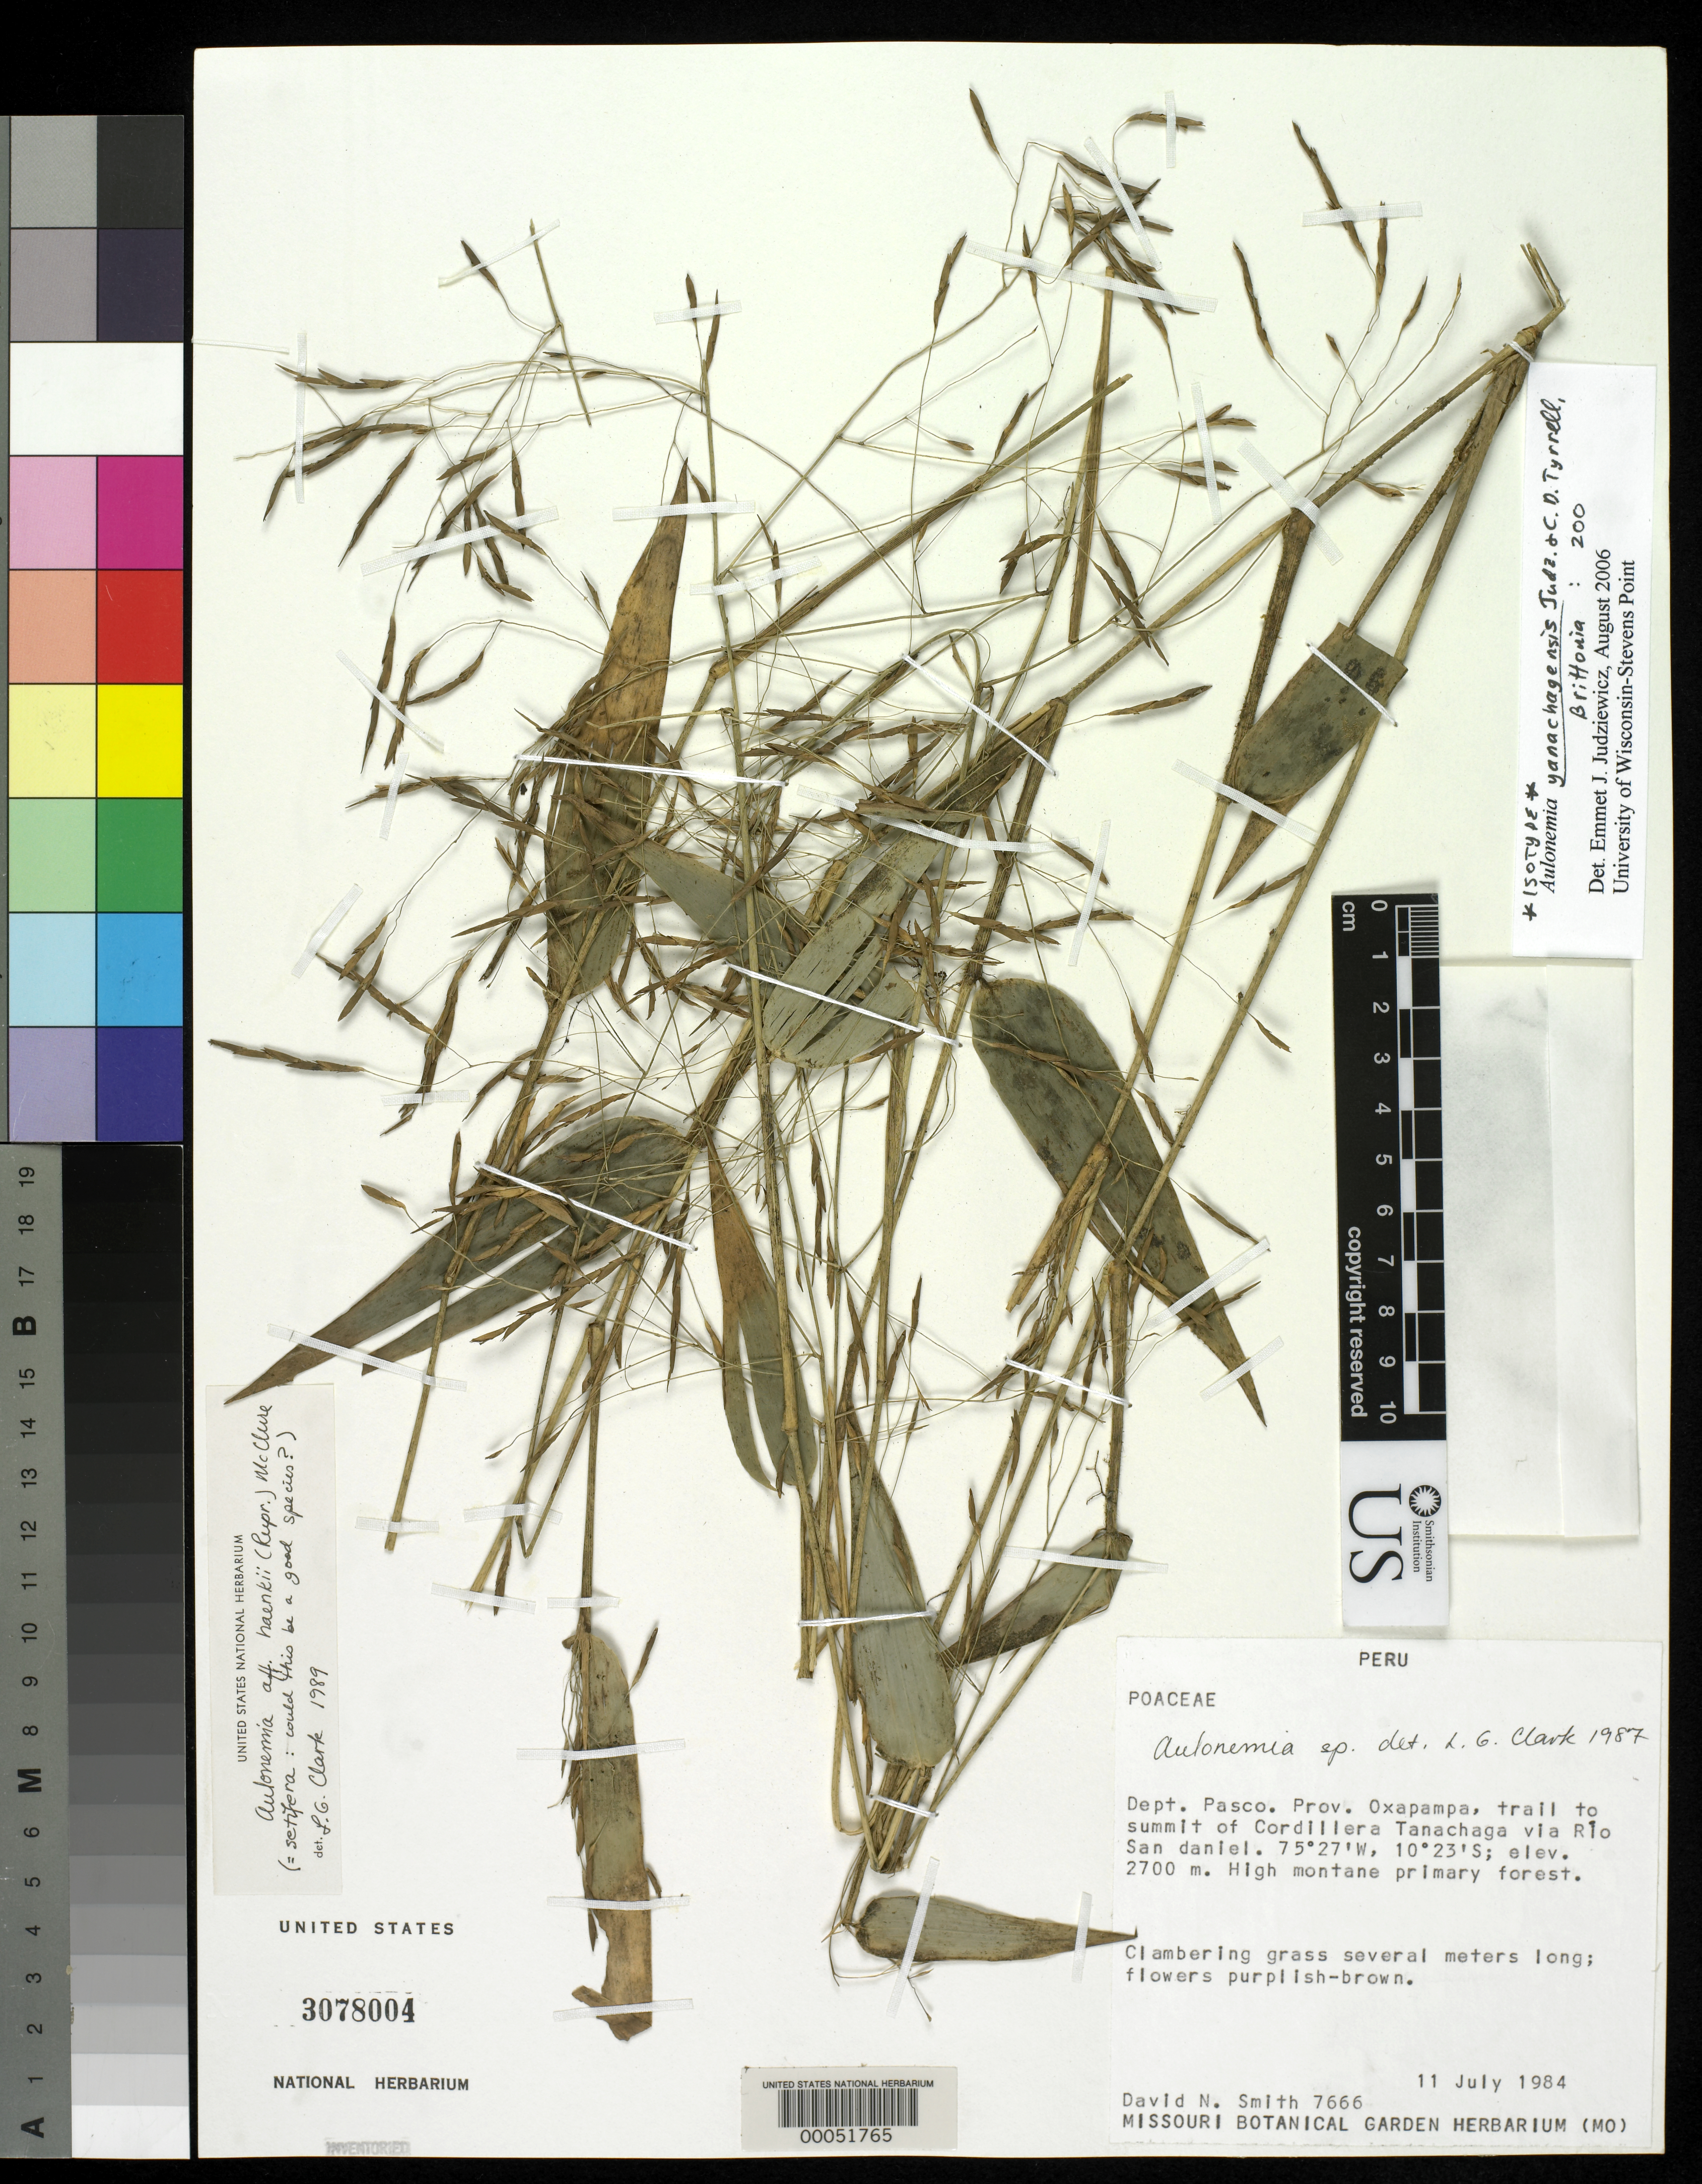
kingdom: Plantae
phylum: Tracheophyta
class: Liliopsida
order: Poales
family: Poaceae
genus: Aulonemia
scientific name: Aulonemia yanachagensis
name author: Judz. & C.D. Tyrrell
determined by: Judziewicz, E. J.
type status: Isotype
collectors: D. Smith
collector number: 7666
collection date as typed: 11 Jul 1984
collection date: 1984-07-11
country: Peru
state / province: Pasco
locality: Dept. Pasco. Prov. Oxapampa, trail to summit of Cordillera Tanachaga [label; protologue "Yanachaga"] via Río San Daniel.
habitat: High montane primary forest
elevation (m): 2700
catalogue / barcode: US 3078004